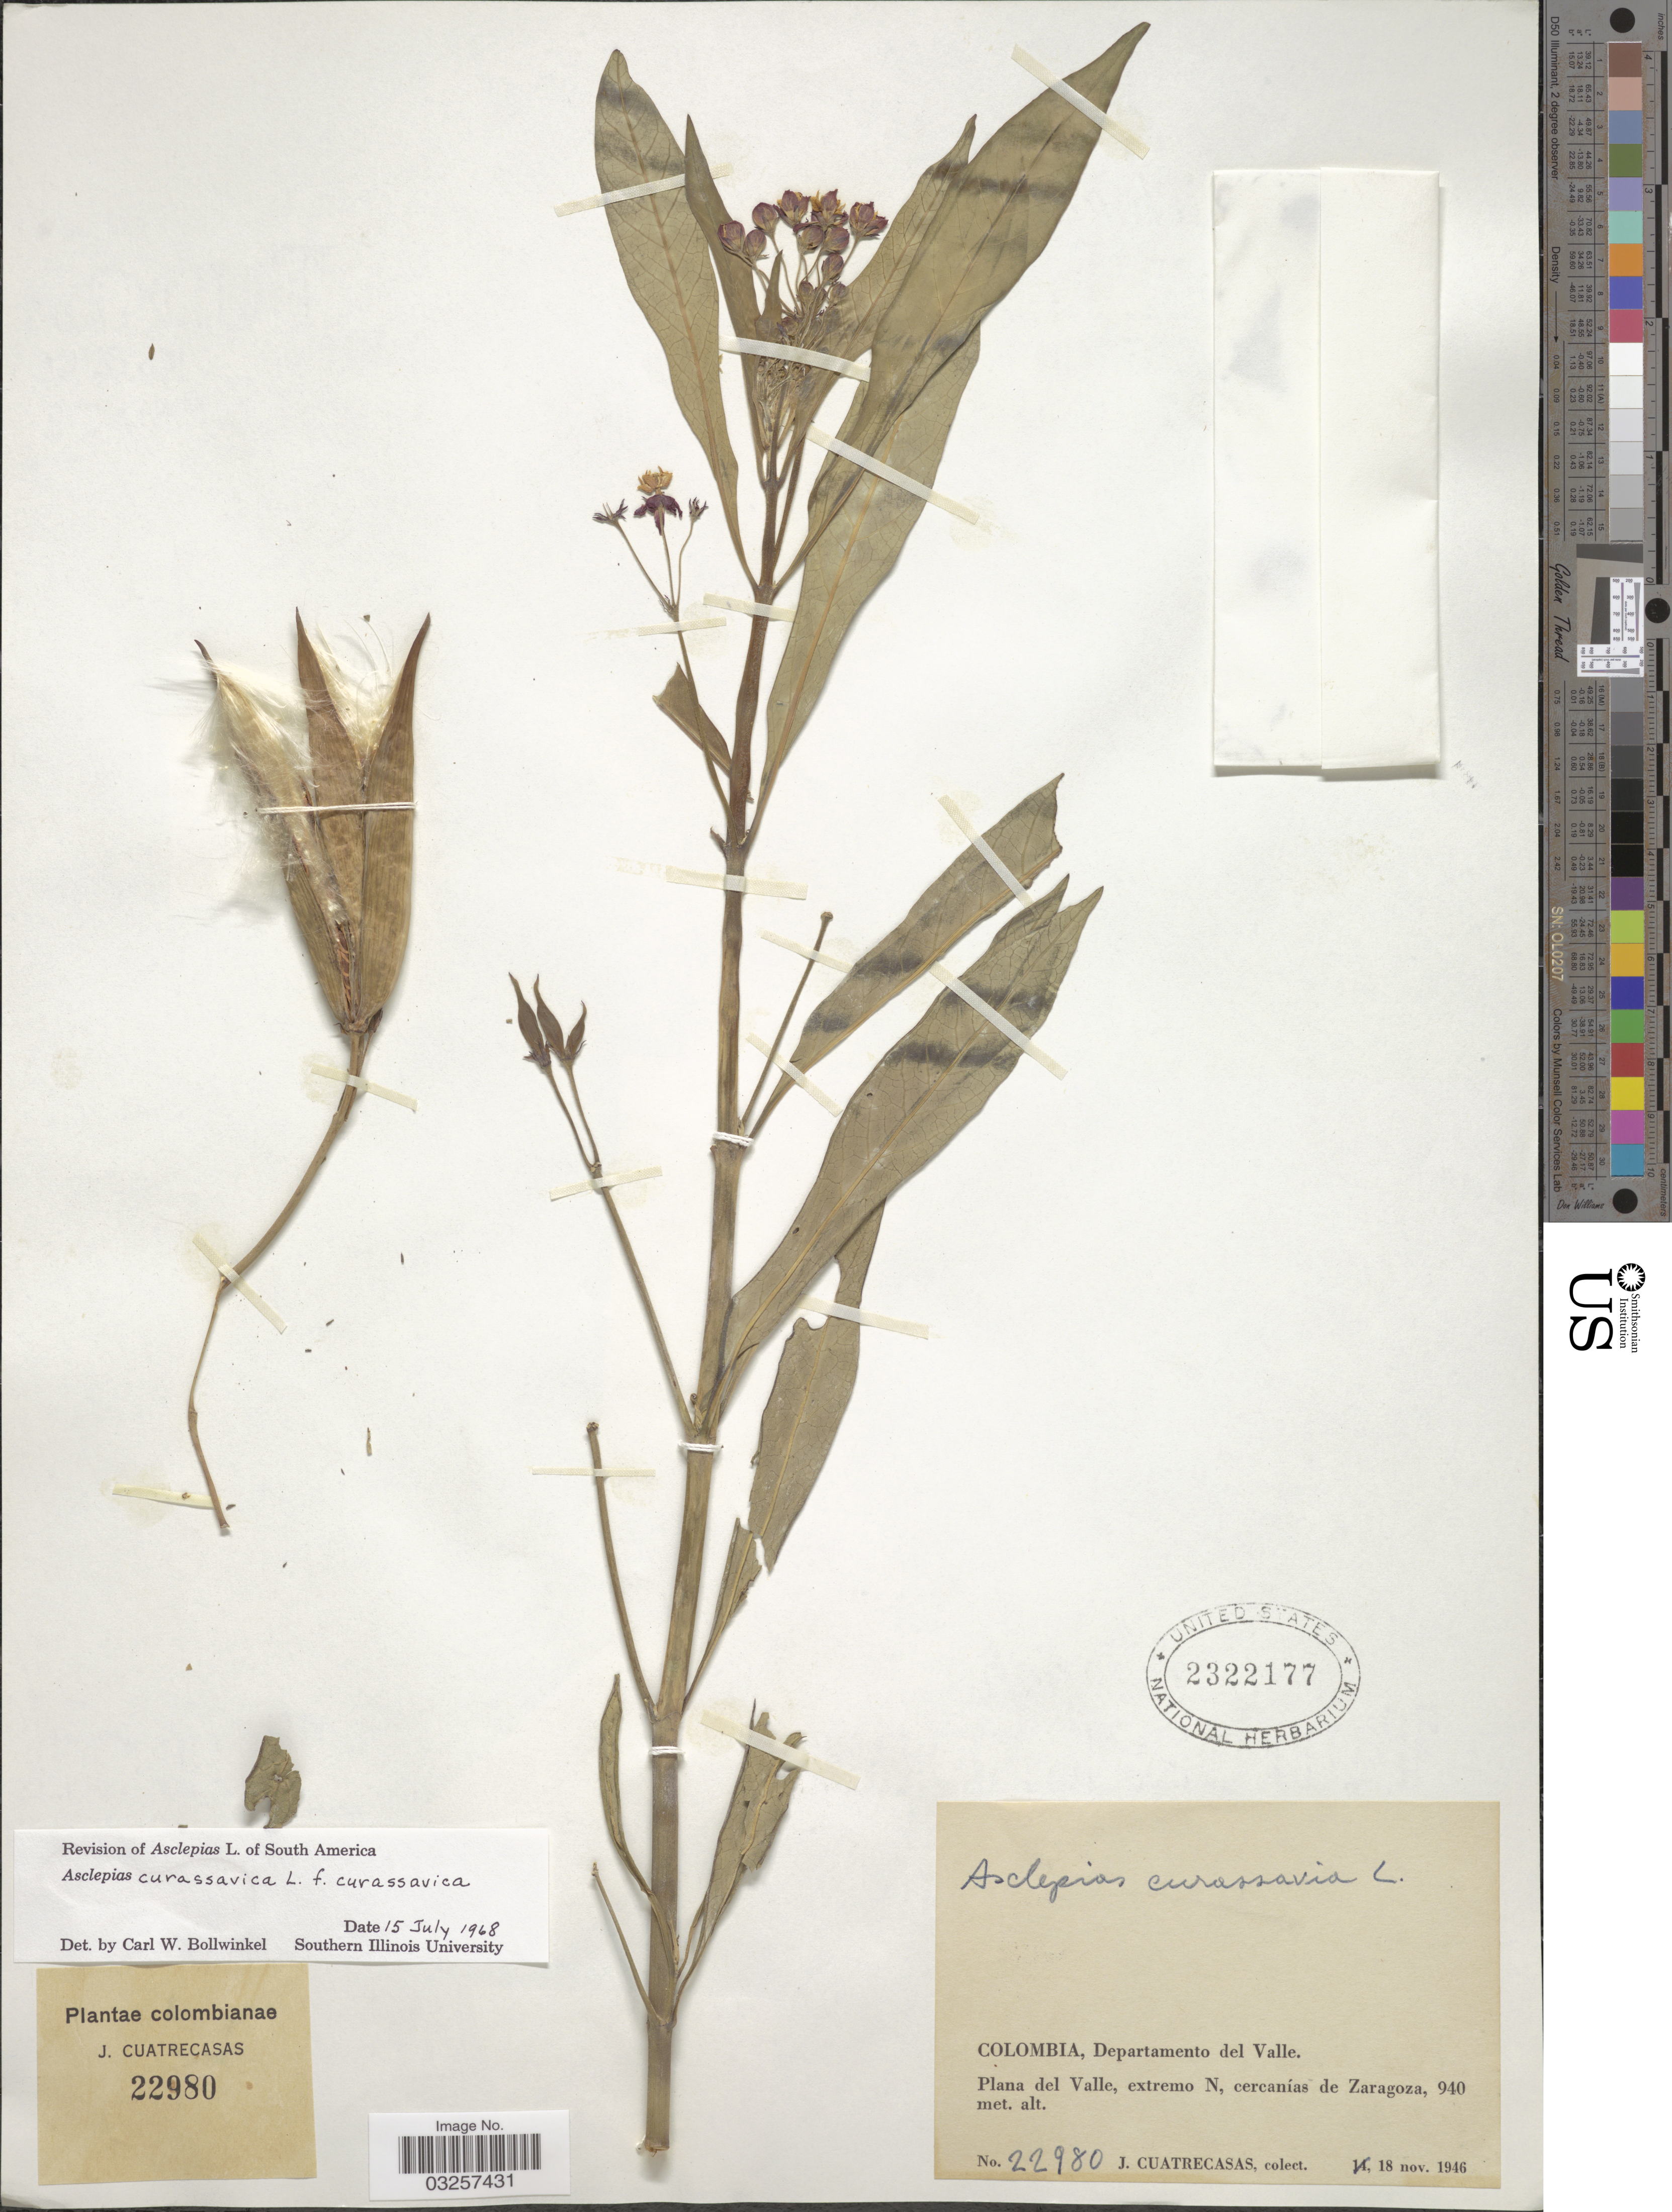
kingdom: Plantae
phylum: Tracheophyta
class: Magnoliopsida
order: Gentianales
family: Apocynaceae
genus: Asclepias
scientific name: Asclepias curassavica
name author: L.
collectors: J. Cuatrecasas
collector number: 22980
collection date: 1946-11-18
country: Colombia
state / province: Valle del Cauca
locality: Departamento del Valle. Plana del Valle, extremo N, cercanías de Zaragoza.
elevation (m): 940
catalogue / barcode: US 2322177